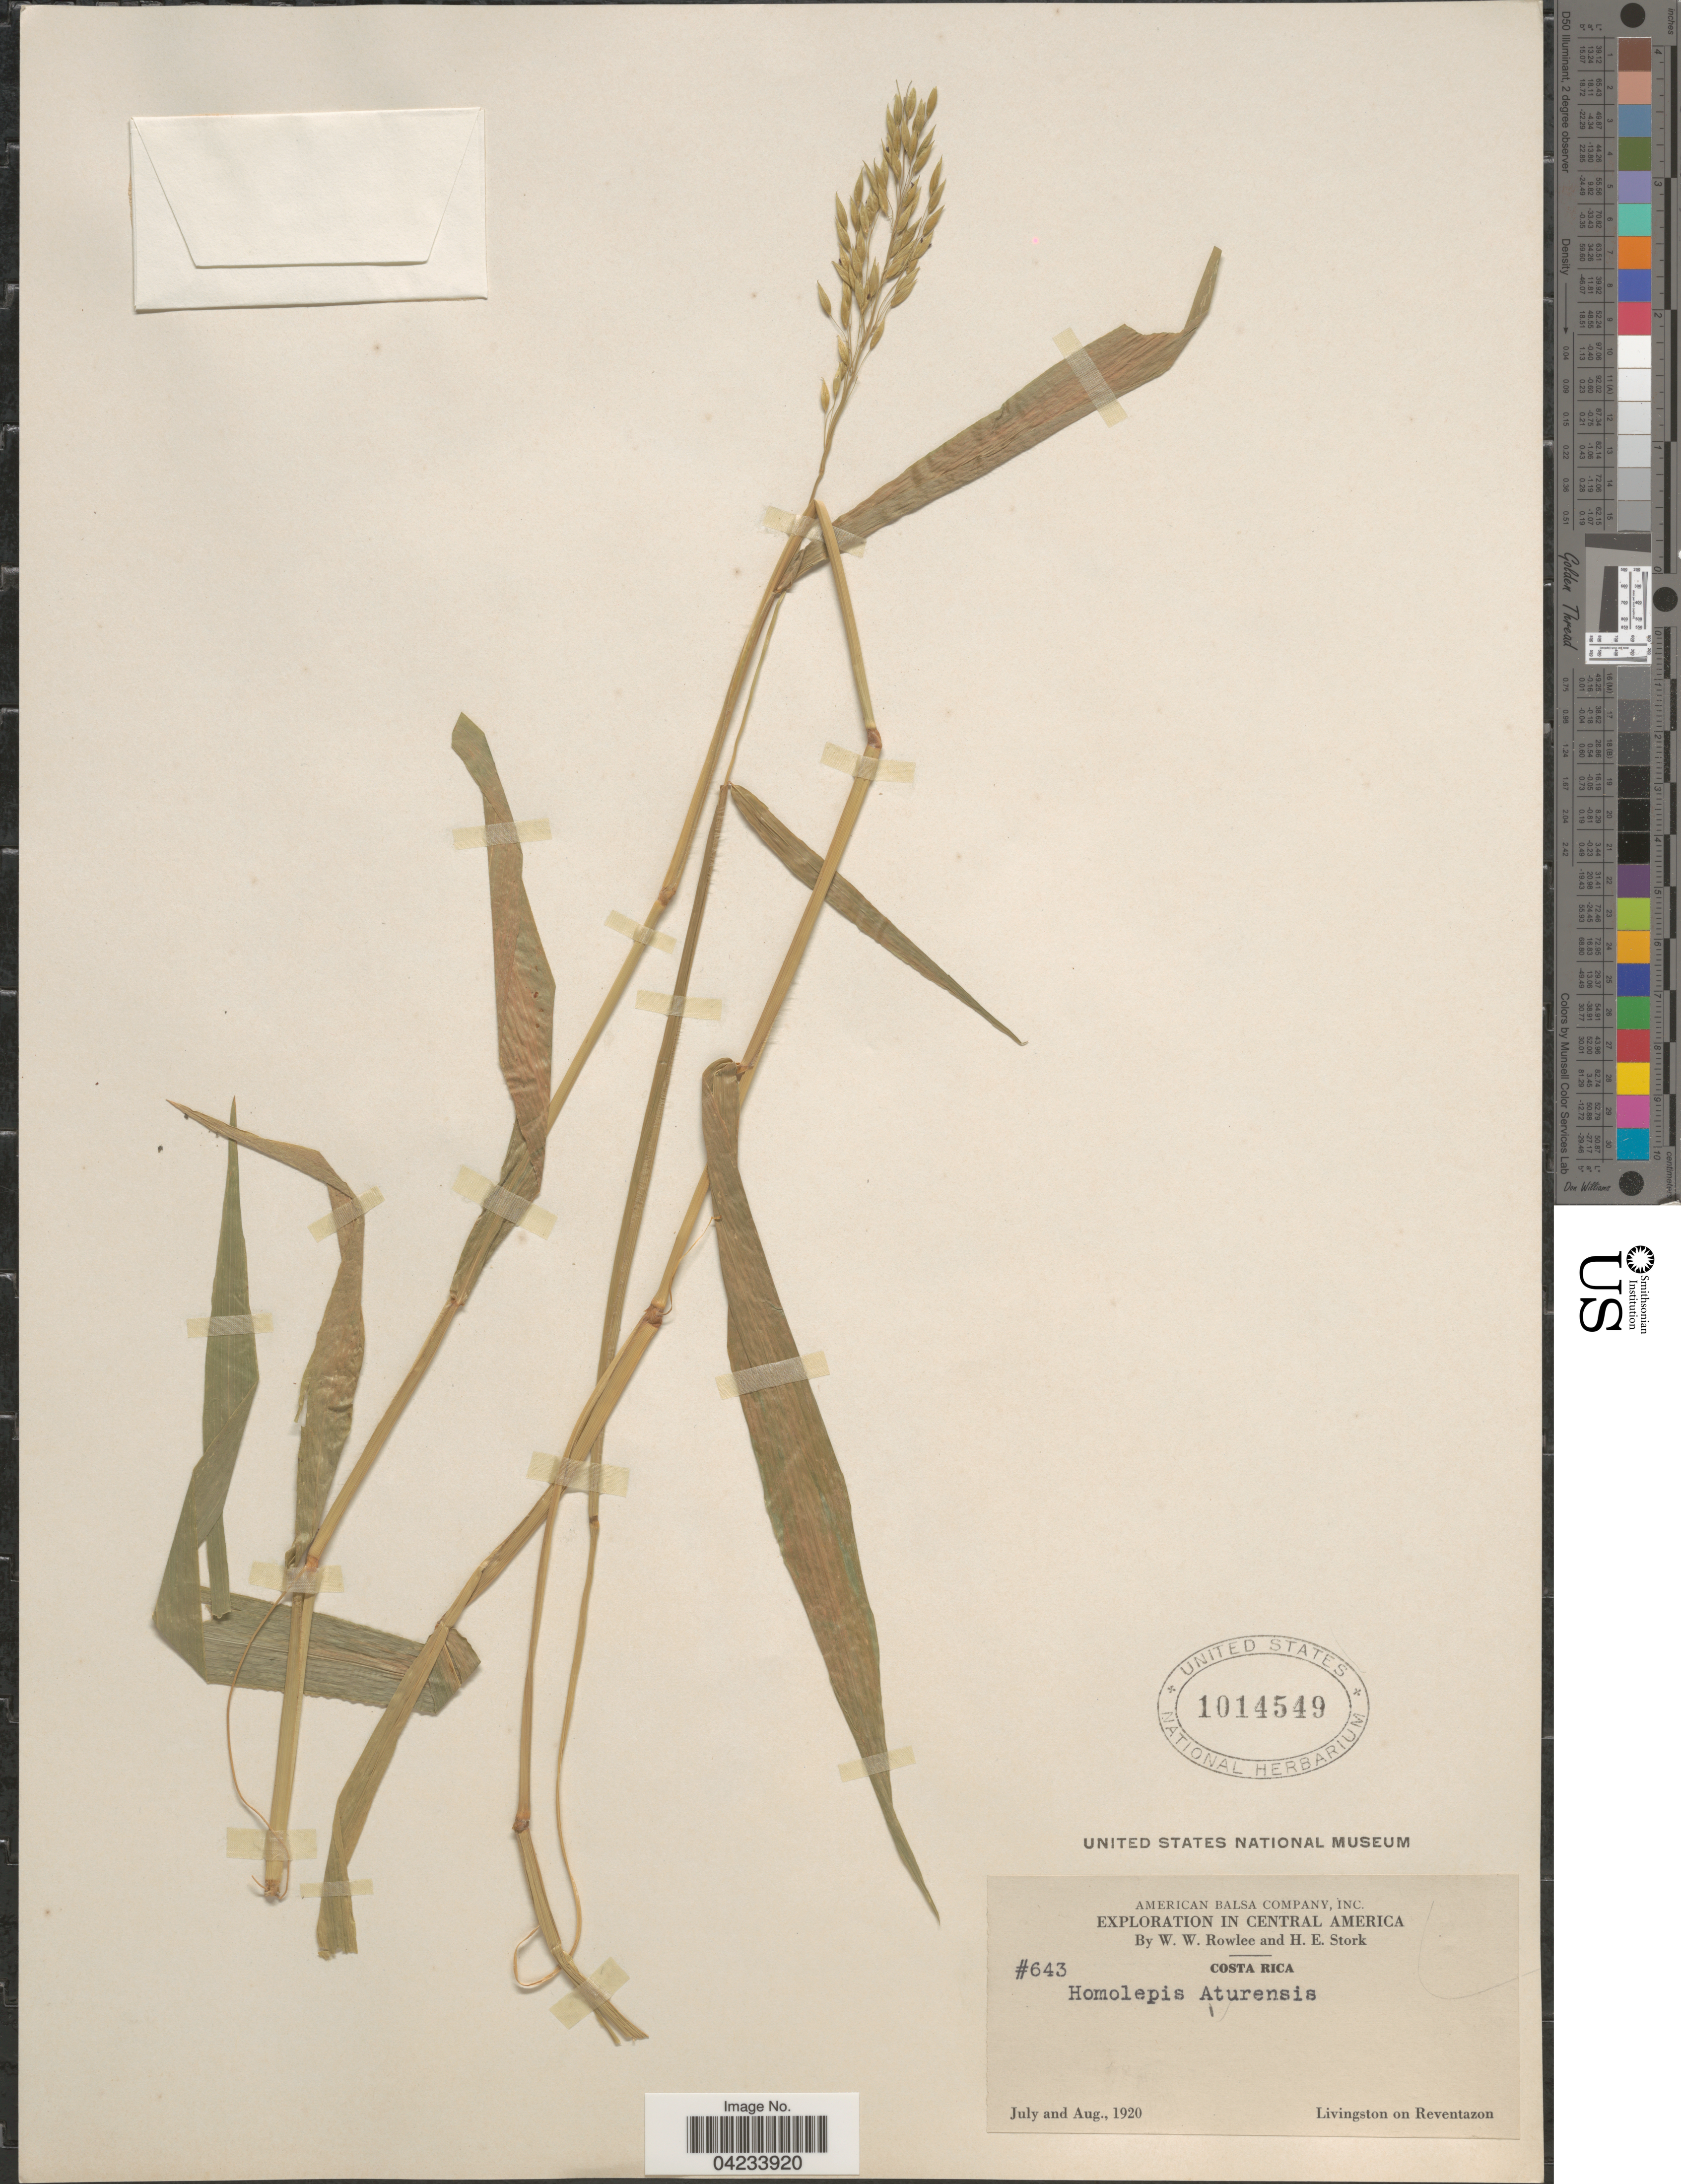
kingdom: Plantae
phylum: Tracheophyta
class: Liliopsida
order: Poales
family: Poaceae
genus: Homolepis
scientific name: Homolepis aturensis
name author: (Kunth) Chase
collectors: W. W. Rowlee & H. E. Stork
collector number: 643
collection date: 1920-07/1920-08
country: Costa Rica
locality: Exploration in Central America. Livingston on Reventazon.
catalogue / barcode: US 1014549